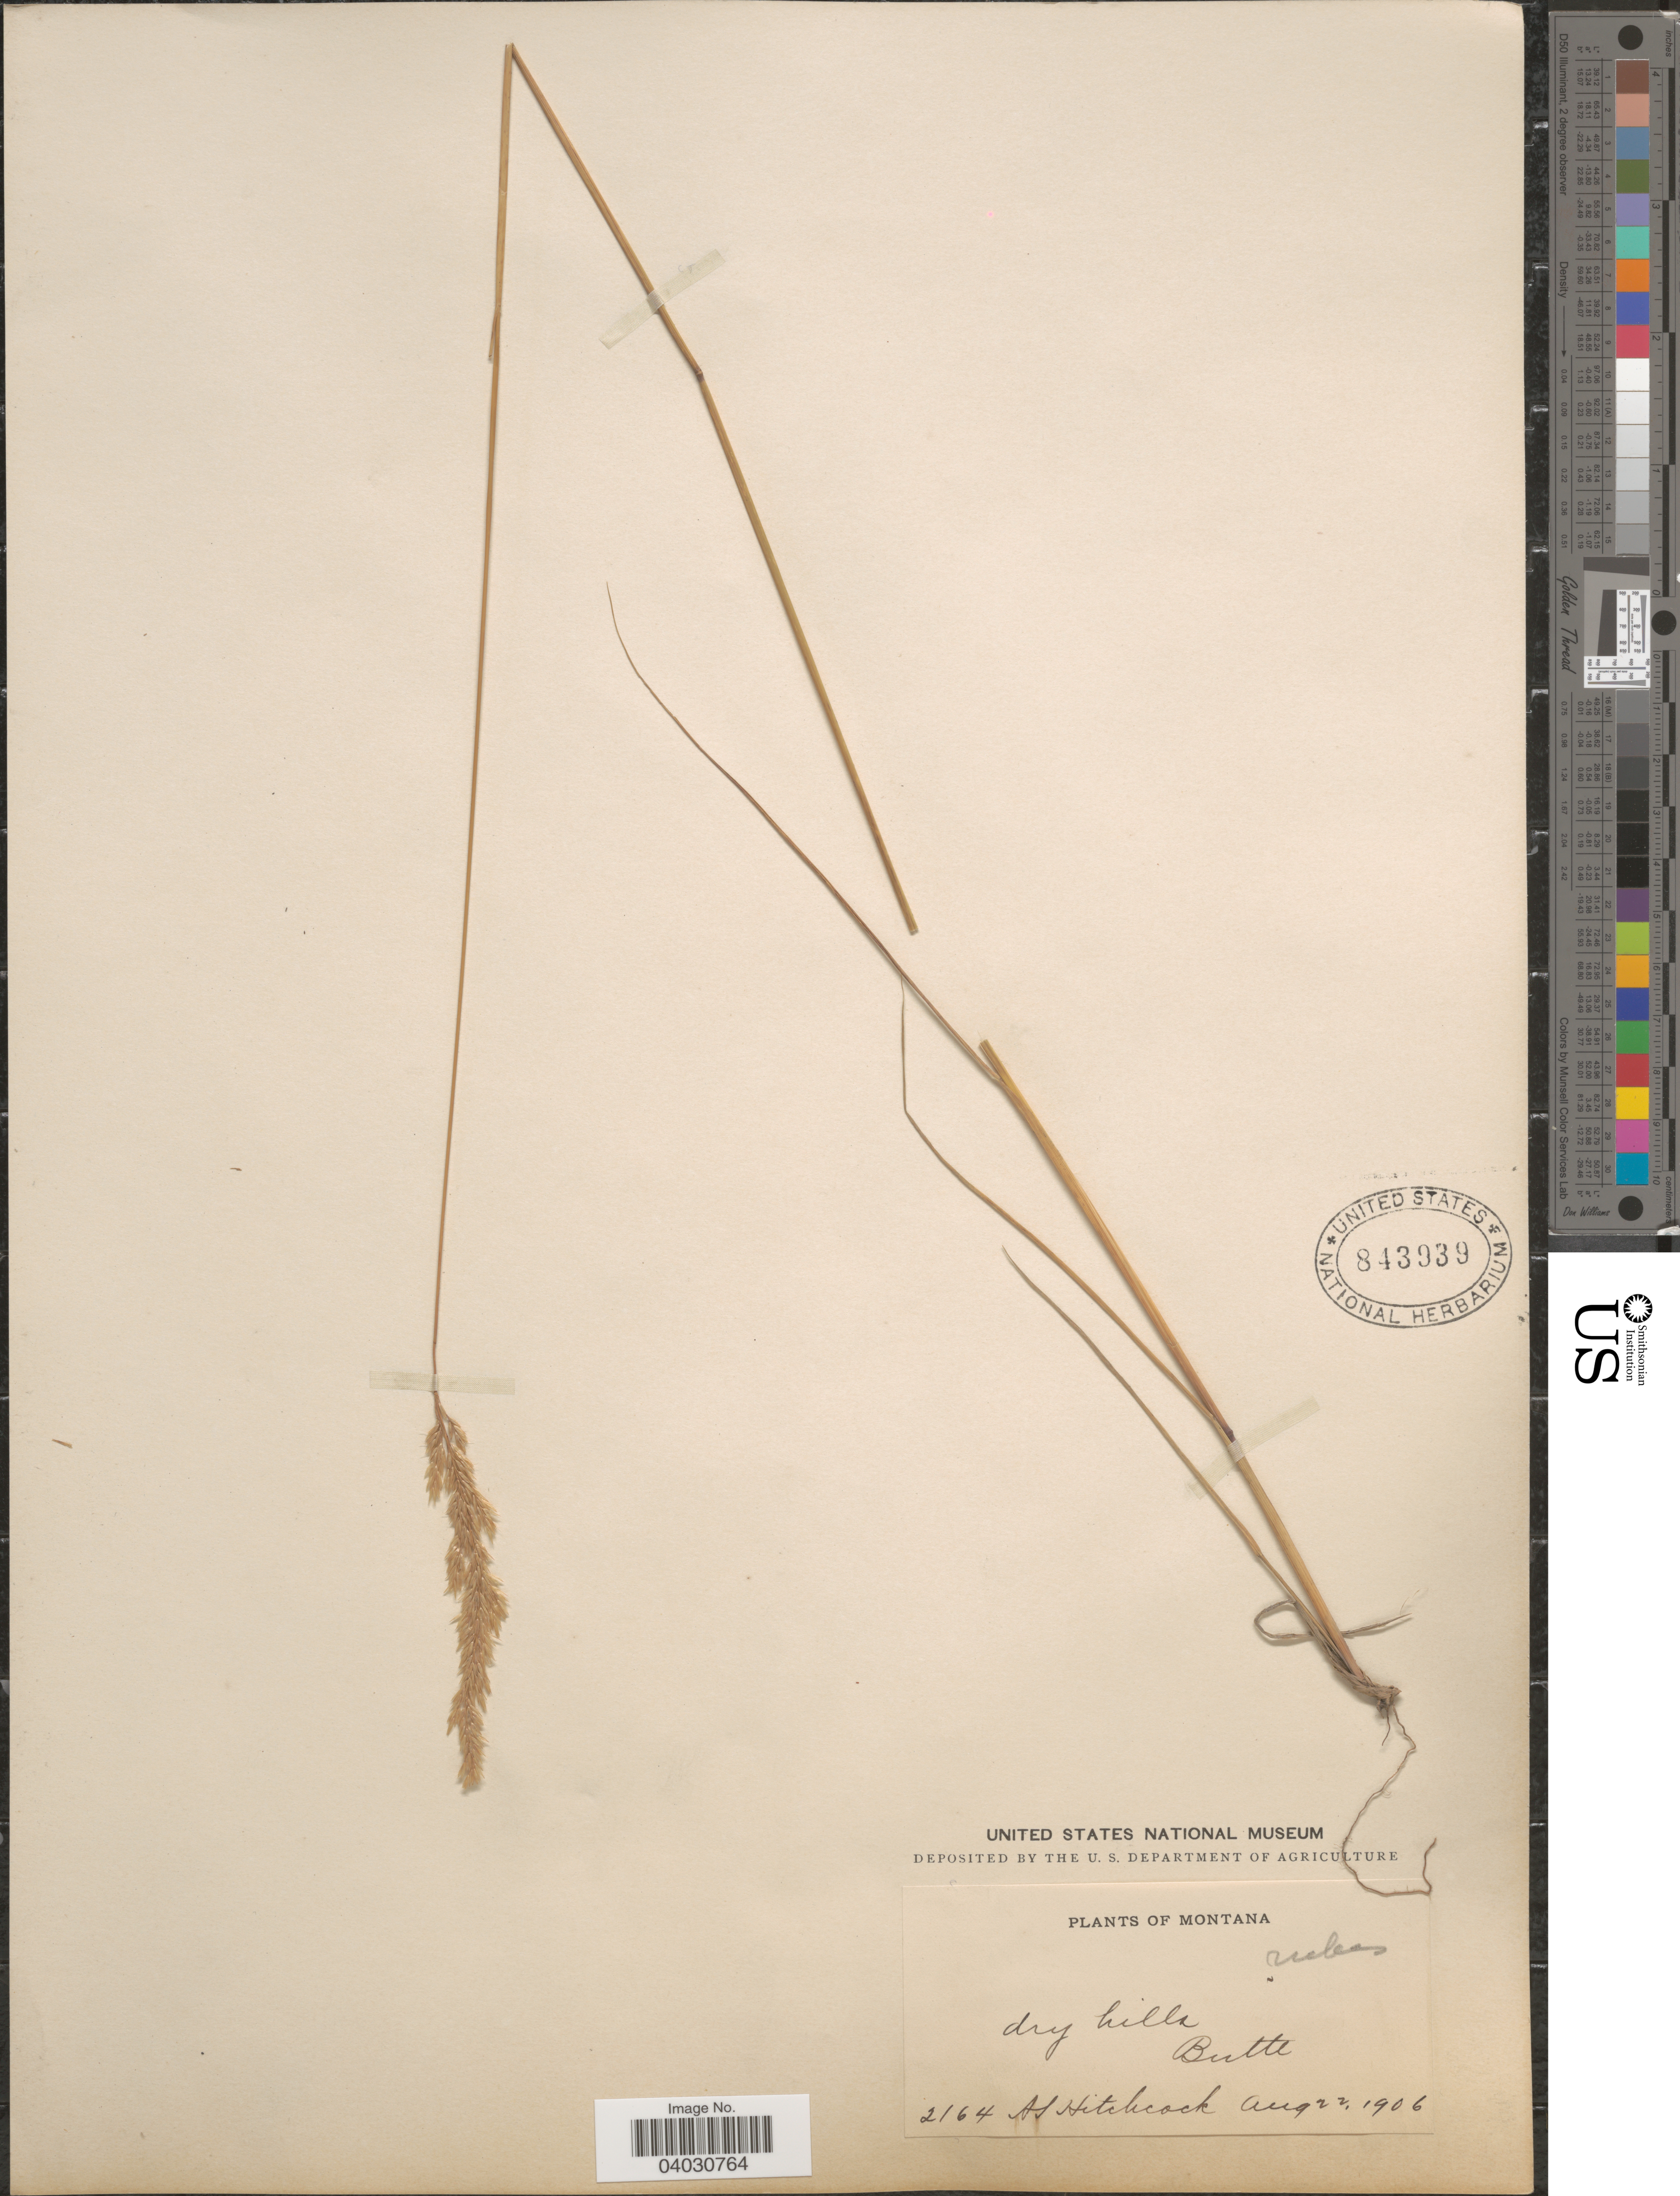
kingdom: Plantae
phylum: Tracheophyta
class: Liliopsida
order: Poales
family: Poaceae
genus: Calamagrostis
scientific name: Calamagrostis rubescens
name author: Buckley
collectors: A. S. Hitchcock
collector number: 2164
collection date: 1906-08-22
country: United States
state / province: Montana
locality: Butte.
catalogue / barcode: US 843939